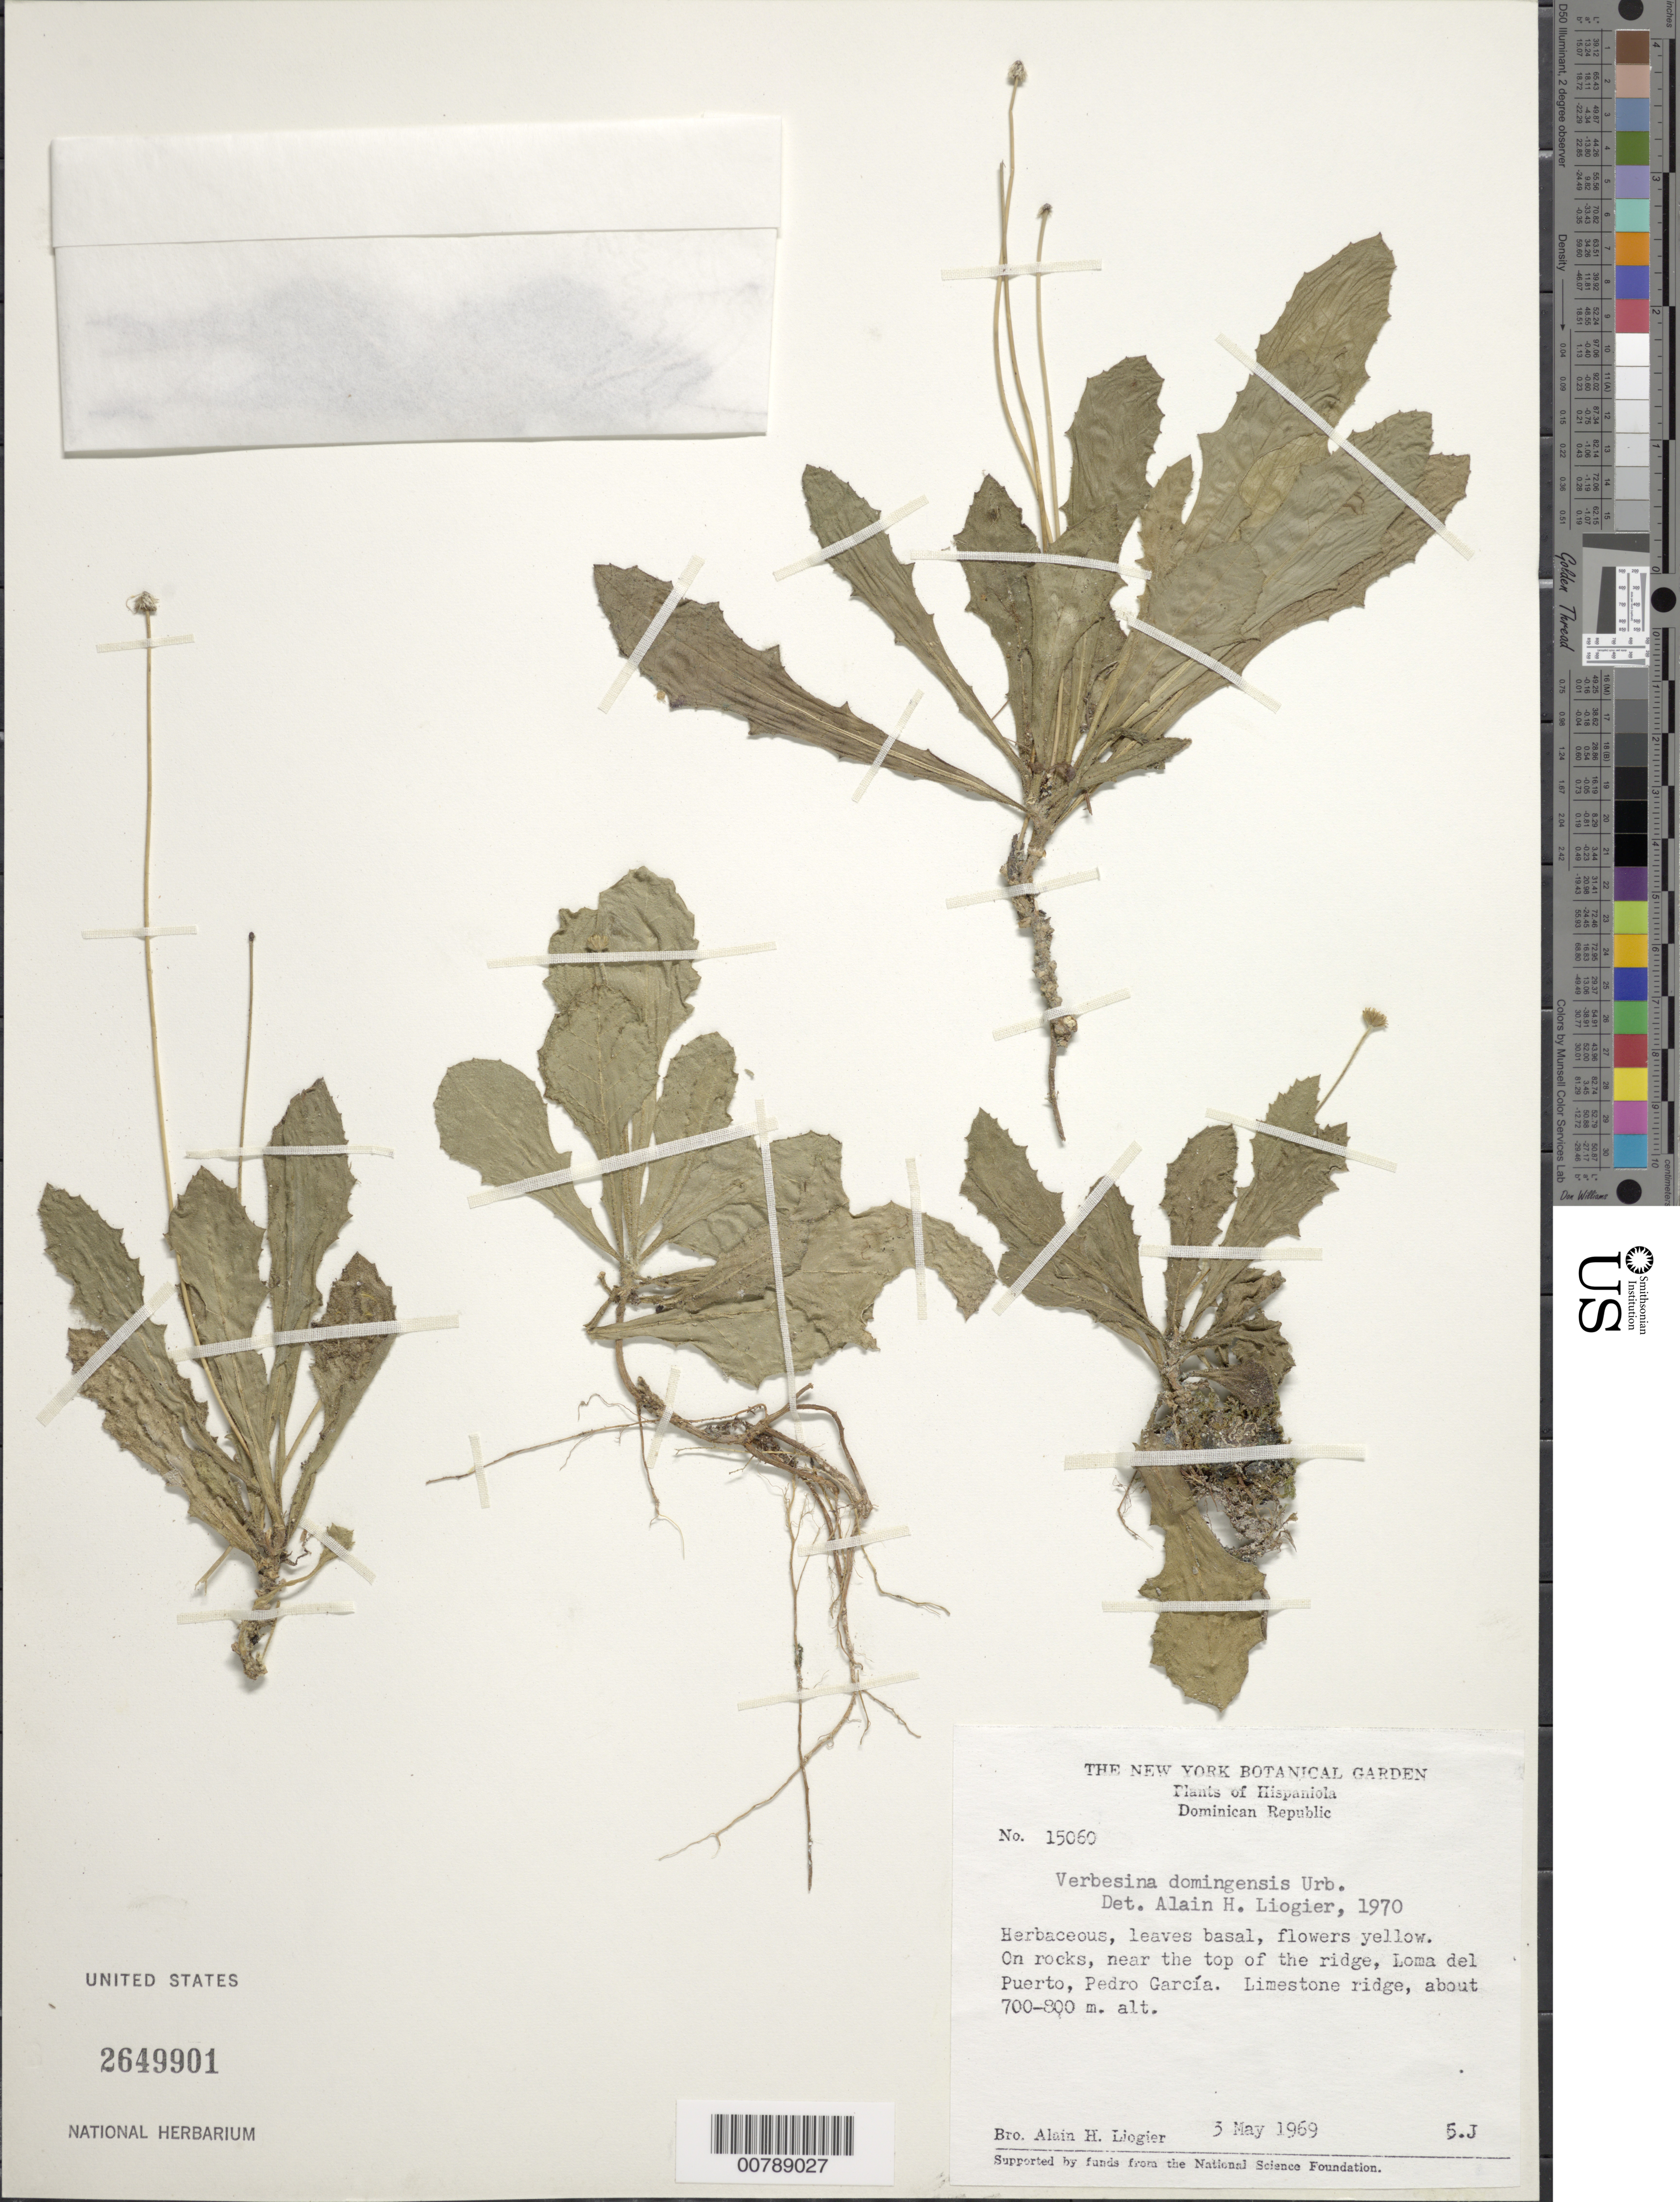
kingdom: Plantae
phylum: Tracheophyta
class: Magnoliopsida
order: Asterales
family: Asteraceae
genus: Verbesina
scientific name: Verbesina domingensis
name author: Urb.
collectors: A. H. Liogier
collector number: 15060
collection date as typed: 03 May 1969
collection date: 1969-05-03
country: Dominican Republic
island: Hispaniola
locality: Loma del Puerto, Pedro García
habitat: On rocks, near the top of the limestone ridge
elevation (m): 700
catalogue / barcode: US 2649901